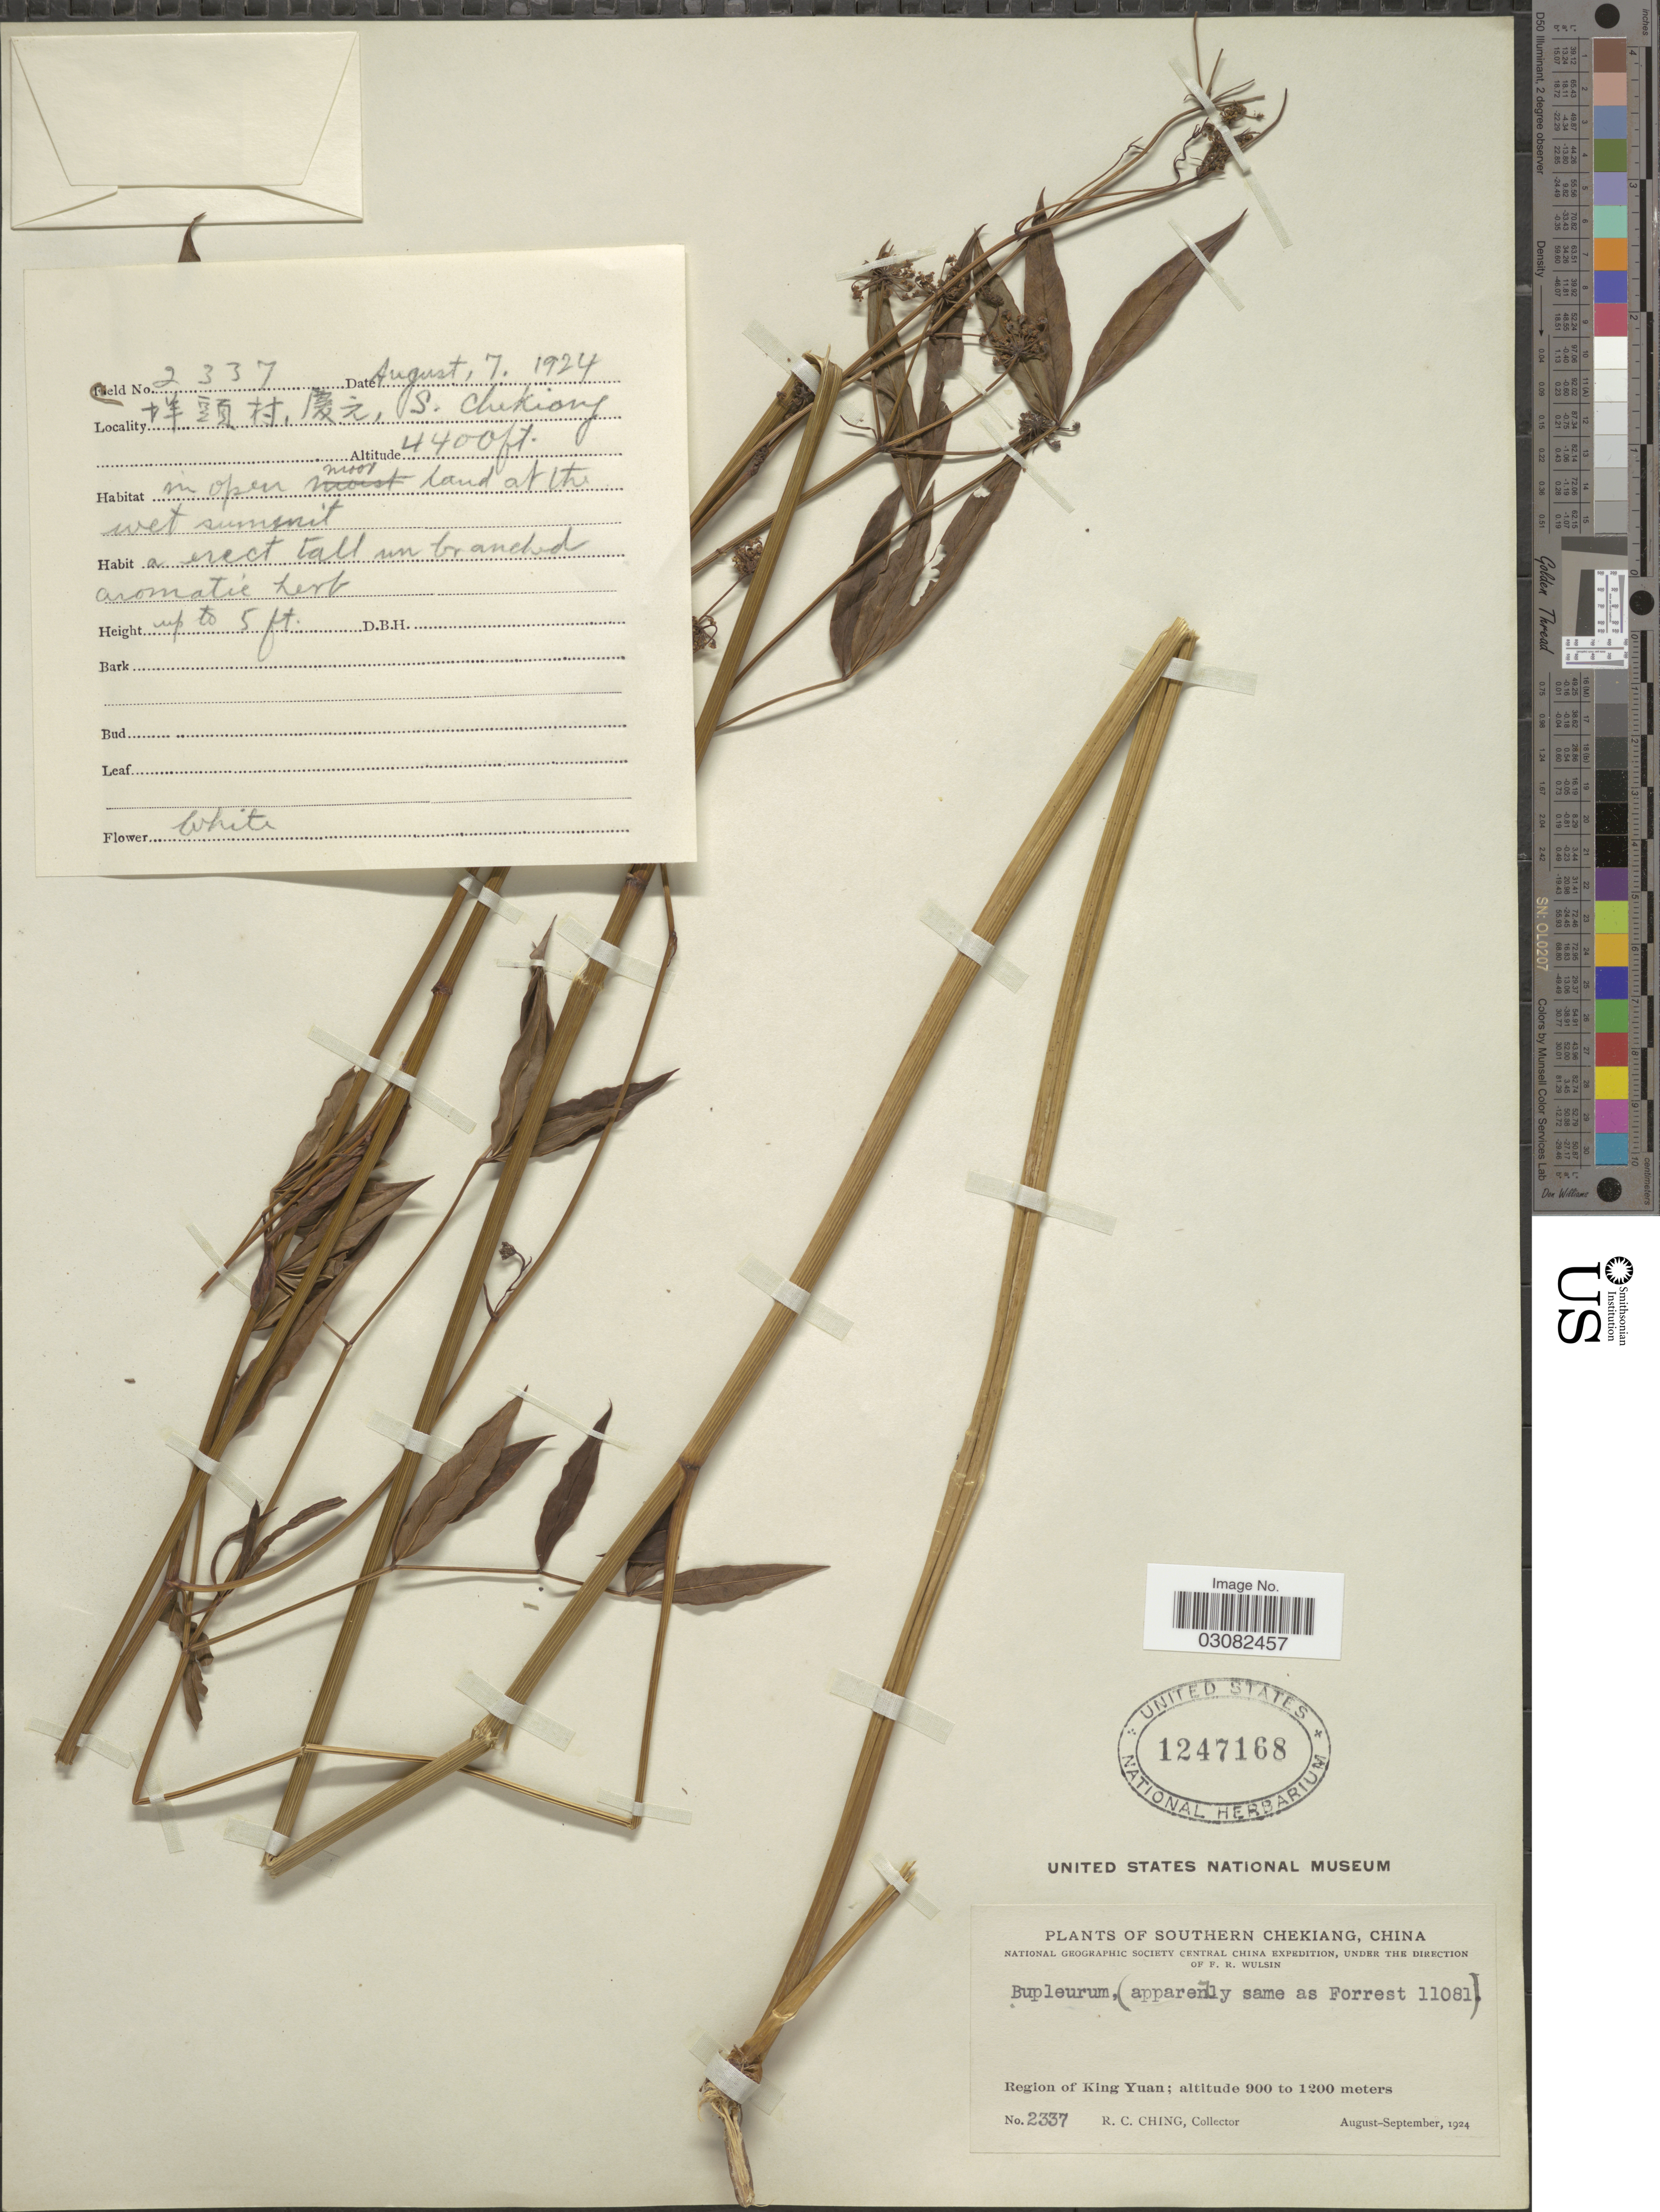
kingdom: Plantae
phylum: Tracheophyta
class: Magnoliopsida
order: Apiales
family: Apiaceae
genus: Bupleurum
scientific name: Bupleurum sp.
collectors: R. C. Ching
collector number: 2337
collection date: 1924-08-07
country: China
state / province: Zhejiang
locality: Southern Chekiang. Region of King Yuan.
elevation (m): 1341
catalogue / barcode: US 1247168